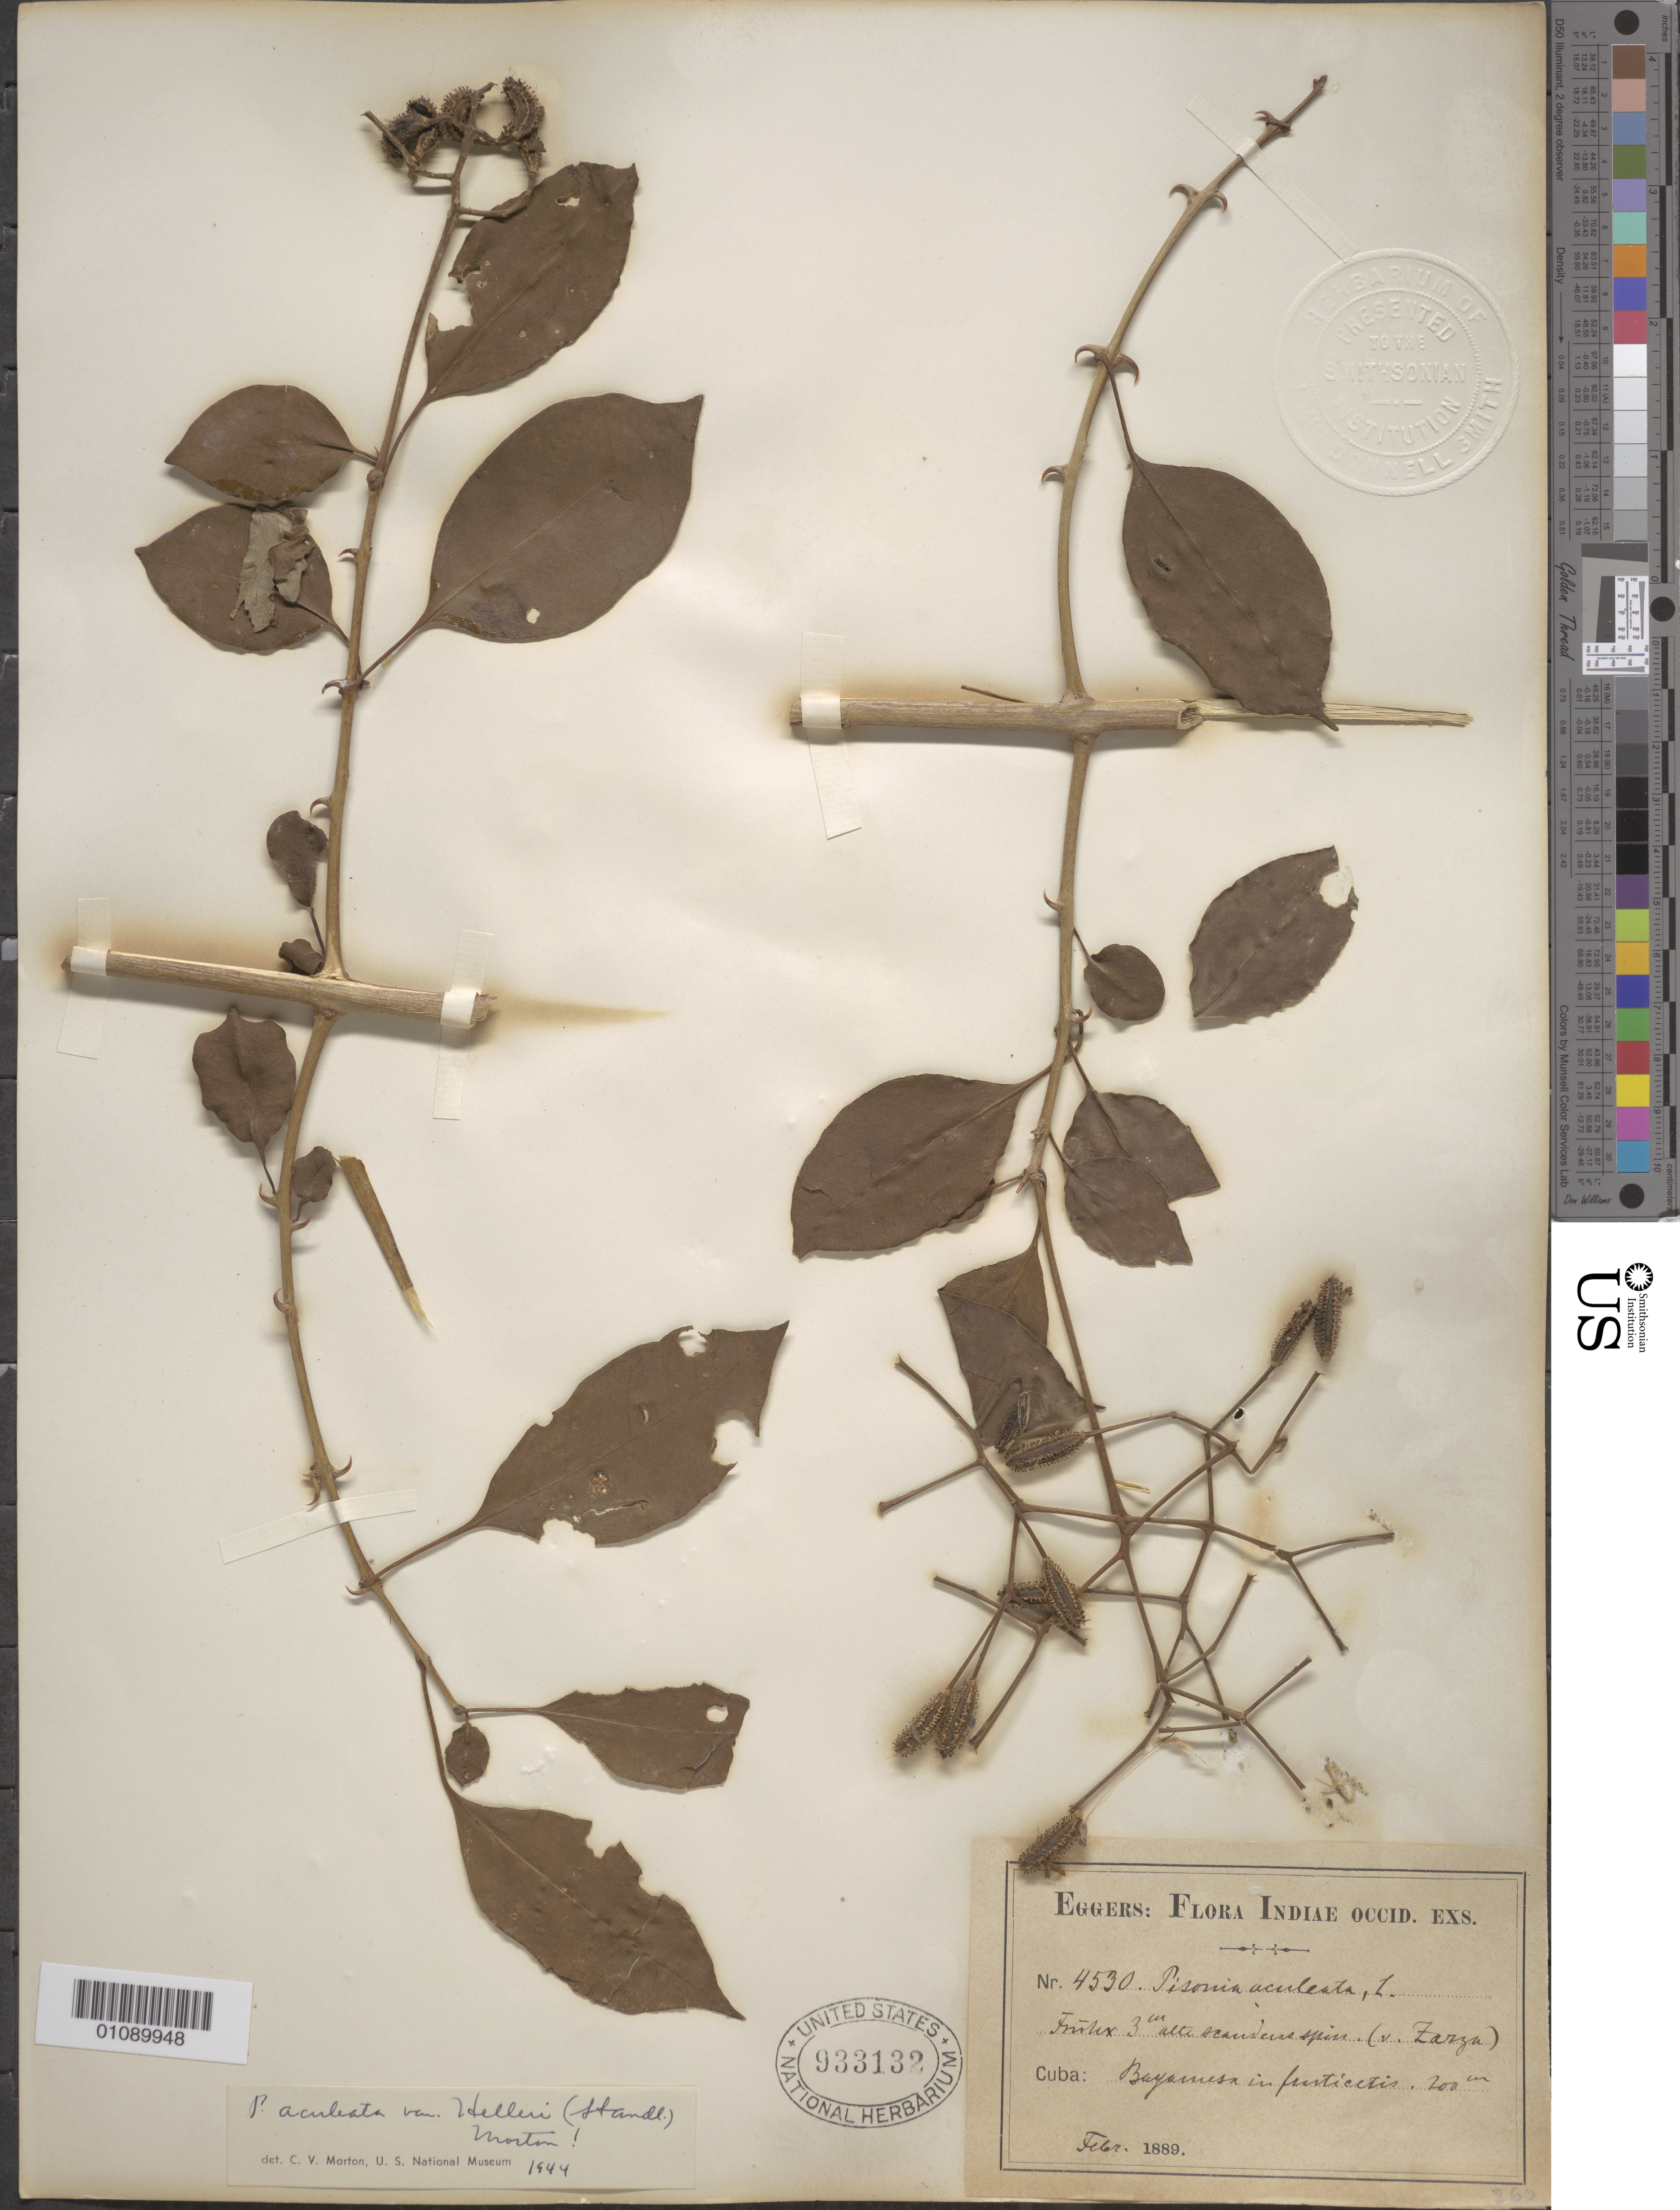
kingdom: Plantae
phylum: Tracheophyta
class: Magnoliopsida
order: Caryophyllales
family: Nyctaginaceae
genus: Pisonia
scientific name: Pisonia aculeata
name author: L.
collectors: H. F. A. von Eggers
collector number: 4530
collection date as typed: Feb 1889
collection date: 1889-02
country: Cuba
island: Cuba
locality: Bayamesa in funtiectis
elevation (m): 200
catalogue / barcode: US 933132